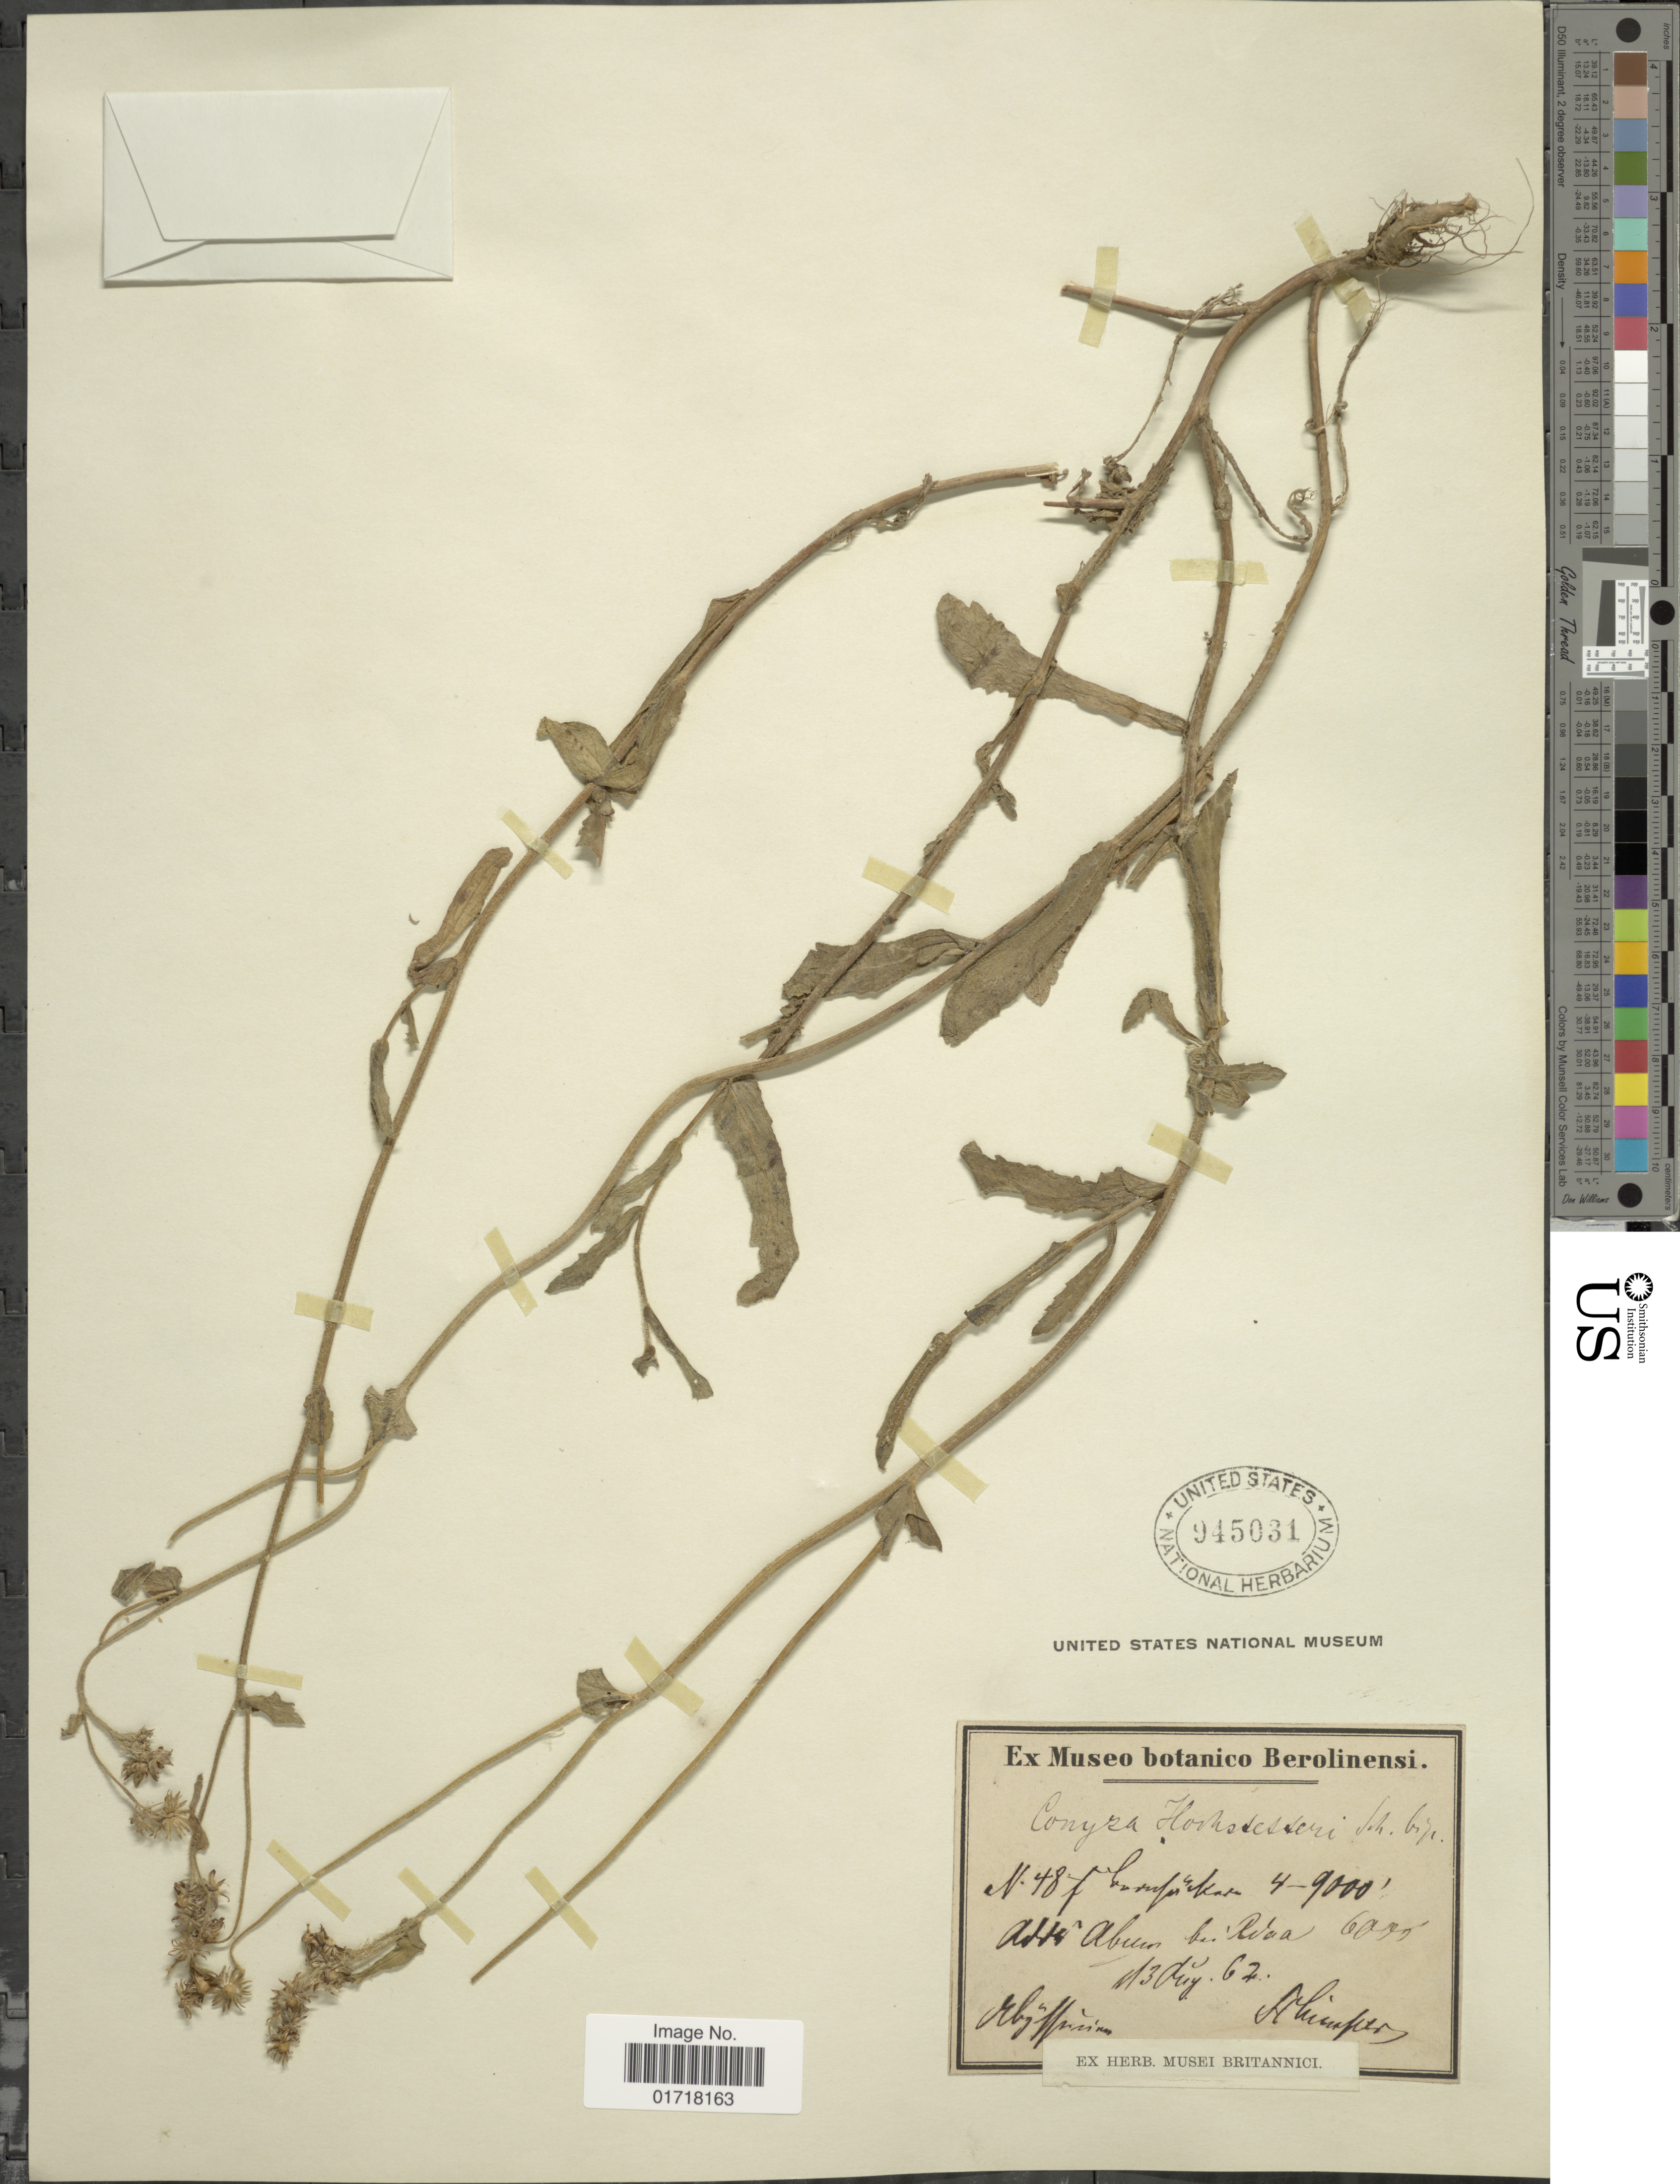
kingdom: Plantae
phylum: Tracheophyta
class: Magnoliopsida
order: Asterales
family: Asteraceae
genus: Conyza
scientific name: Conyza hochstetteri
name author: Sch. Bip. ex A. Rich.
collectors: -. Schimper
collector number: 48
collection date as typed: Transcribed d/m/y: 13/8/62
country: Eritrea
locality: Abyssinia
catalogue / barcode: US 945031